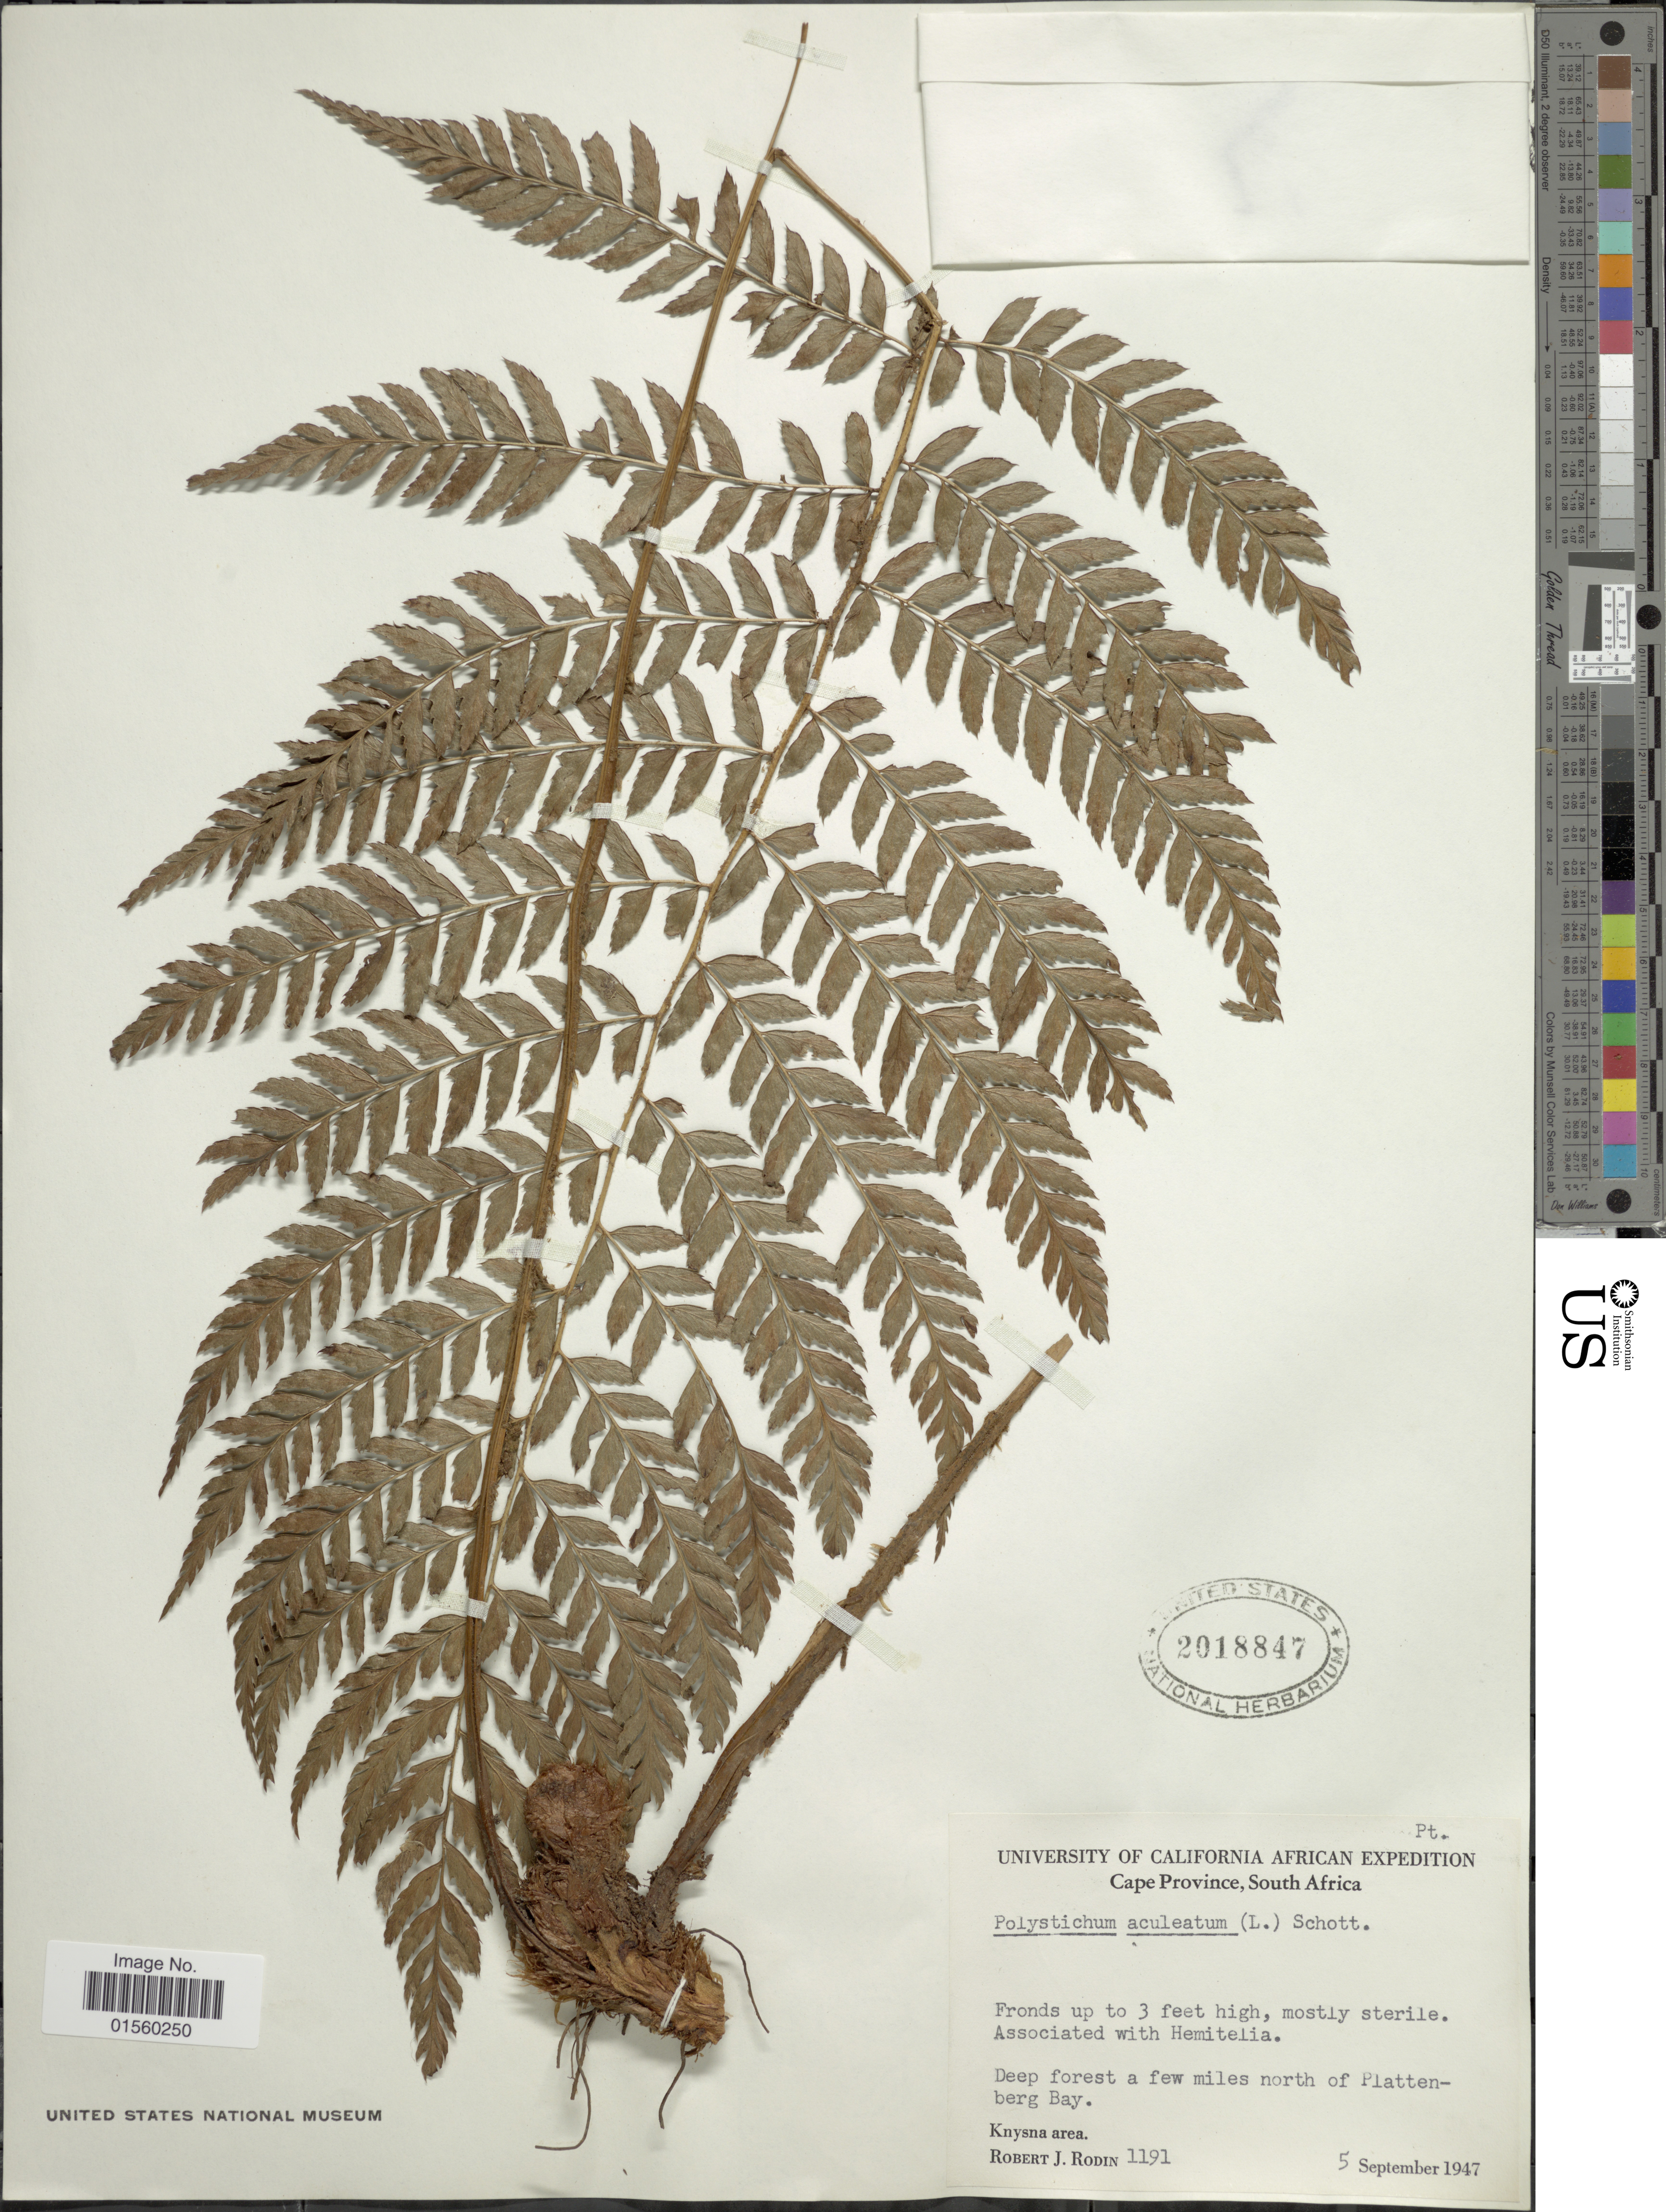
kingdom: Plantae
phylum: Tracheophyta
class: Polypodiopsida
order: Polypodiales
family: Dryopteridaceae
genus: Polystichum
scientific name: Polystichum setiferum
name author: (Forssk.) Moore ex Woynar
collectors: R. J. Rodin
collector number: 1191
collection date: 1947-09-05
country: South Africa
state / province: Western Cape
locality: Deep forest a few miles north of Plattenberg Bay, Knysna area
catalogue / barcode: US 2018847